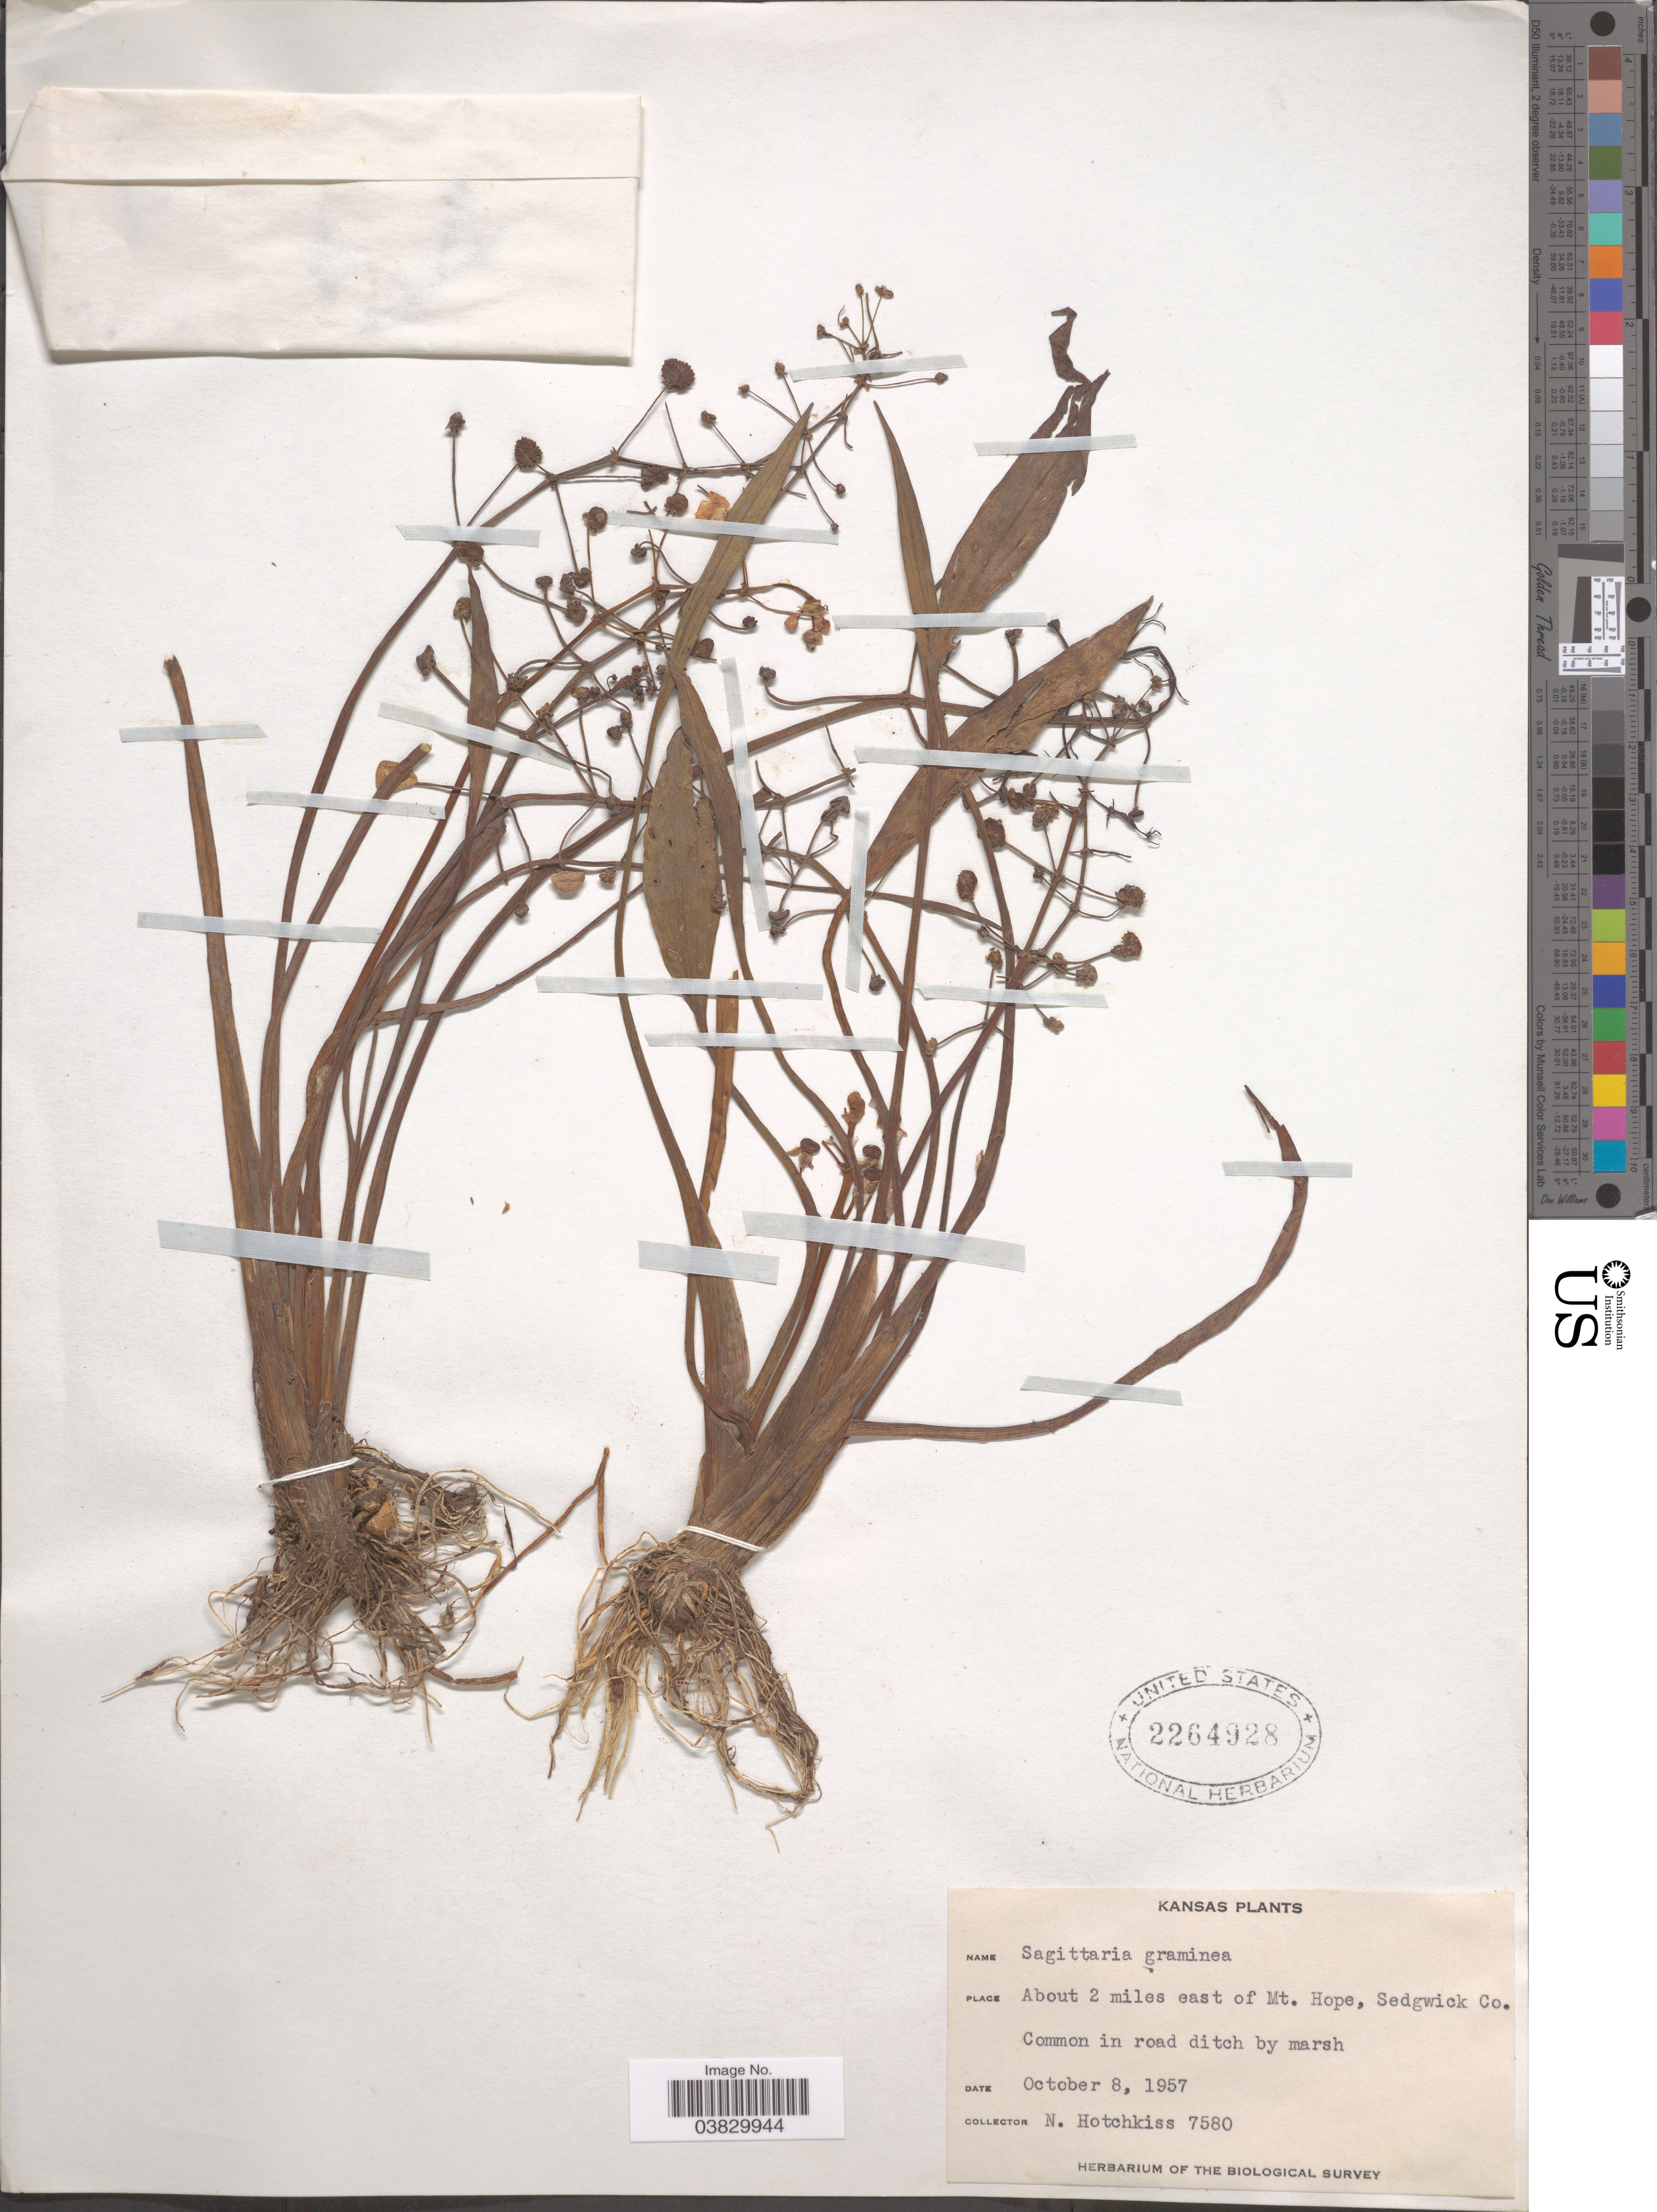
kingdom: Plantae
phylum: Tracheophyta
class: Liliopsida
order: Alismatales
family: Alismataceae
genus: Sagittaria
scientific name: Sagittaria graminea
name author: Michx.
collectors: N. Hotchkiss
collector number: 7580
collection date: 1957-10-08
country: United States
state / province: Kansas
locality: About 2 miles east of Mt. Hope, Sedgwick Co.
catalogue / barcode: US 2264928